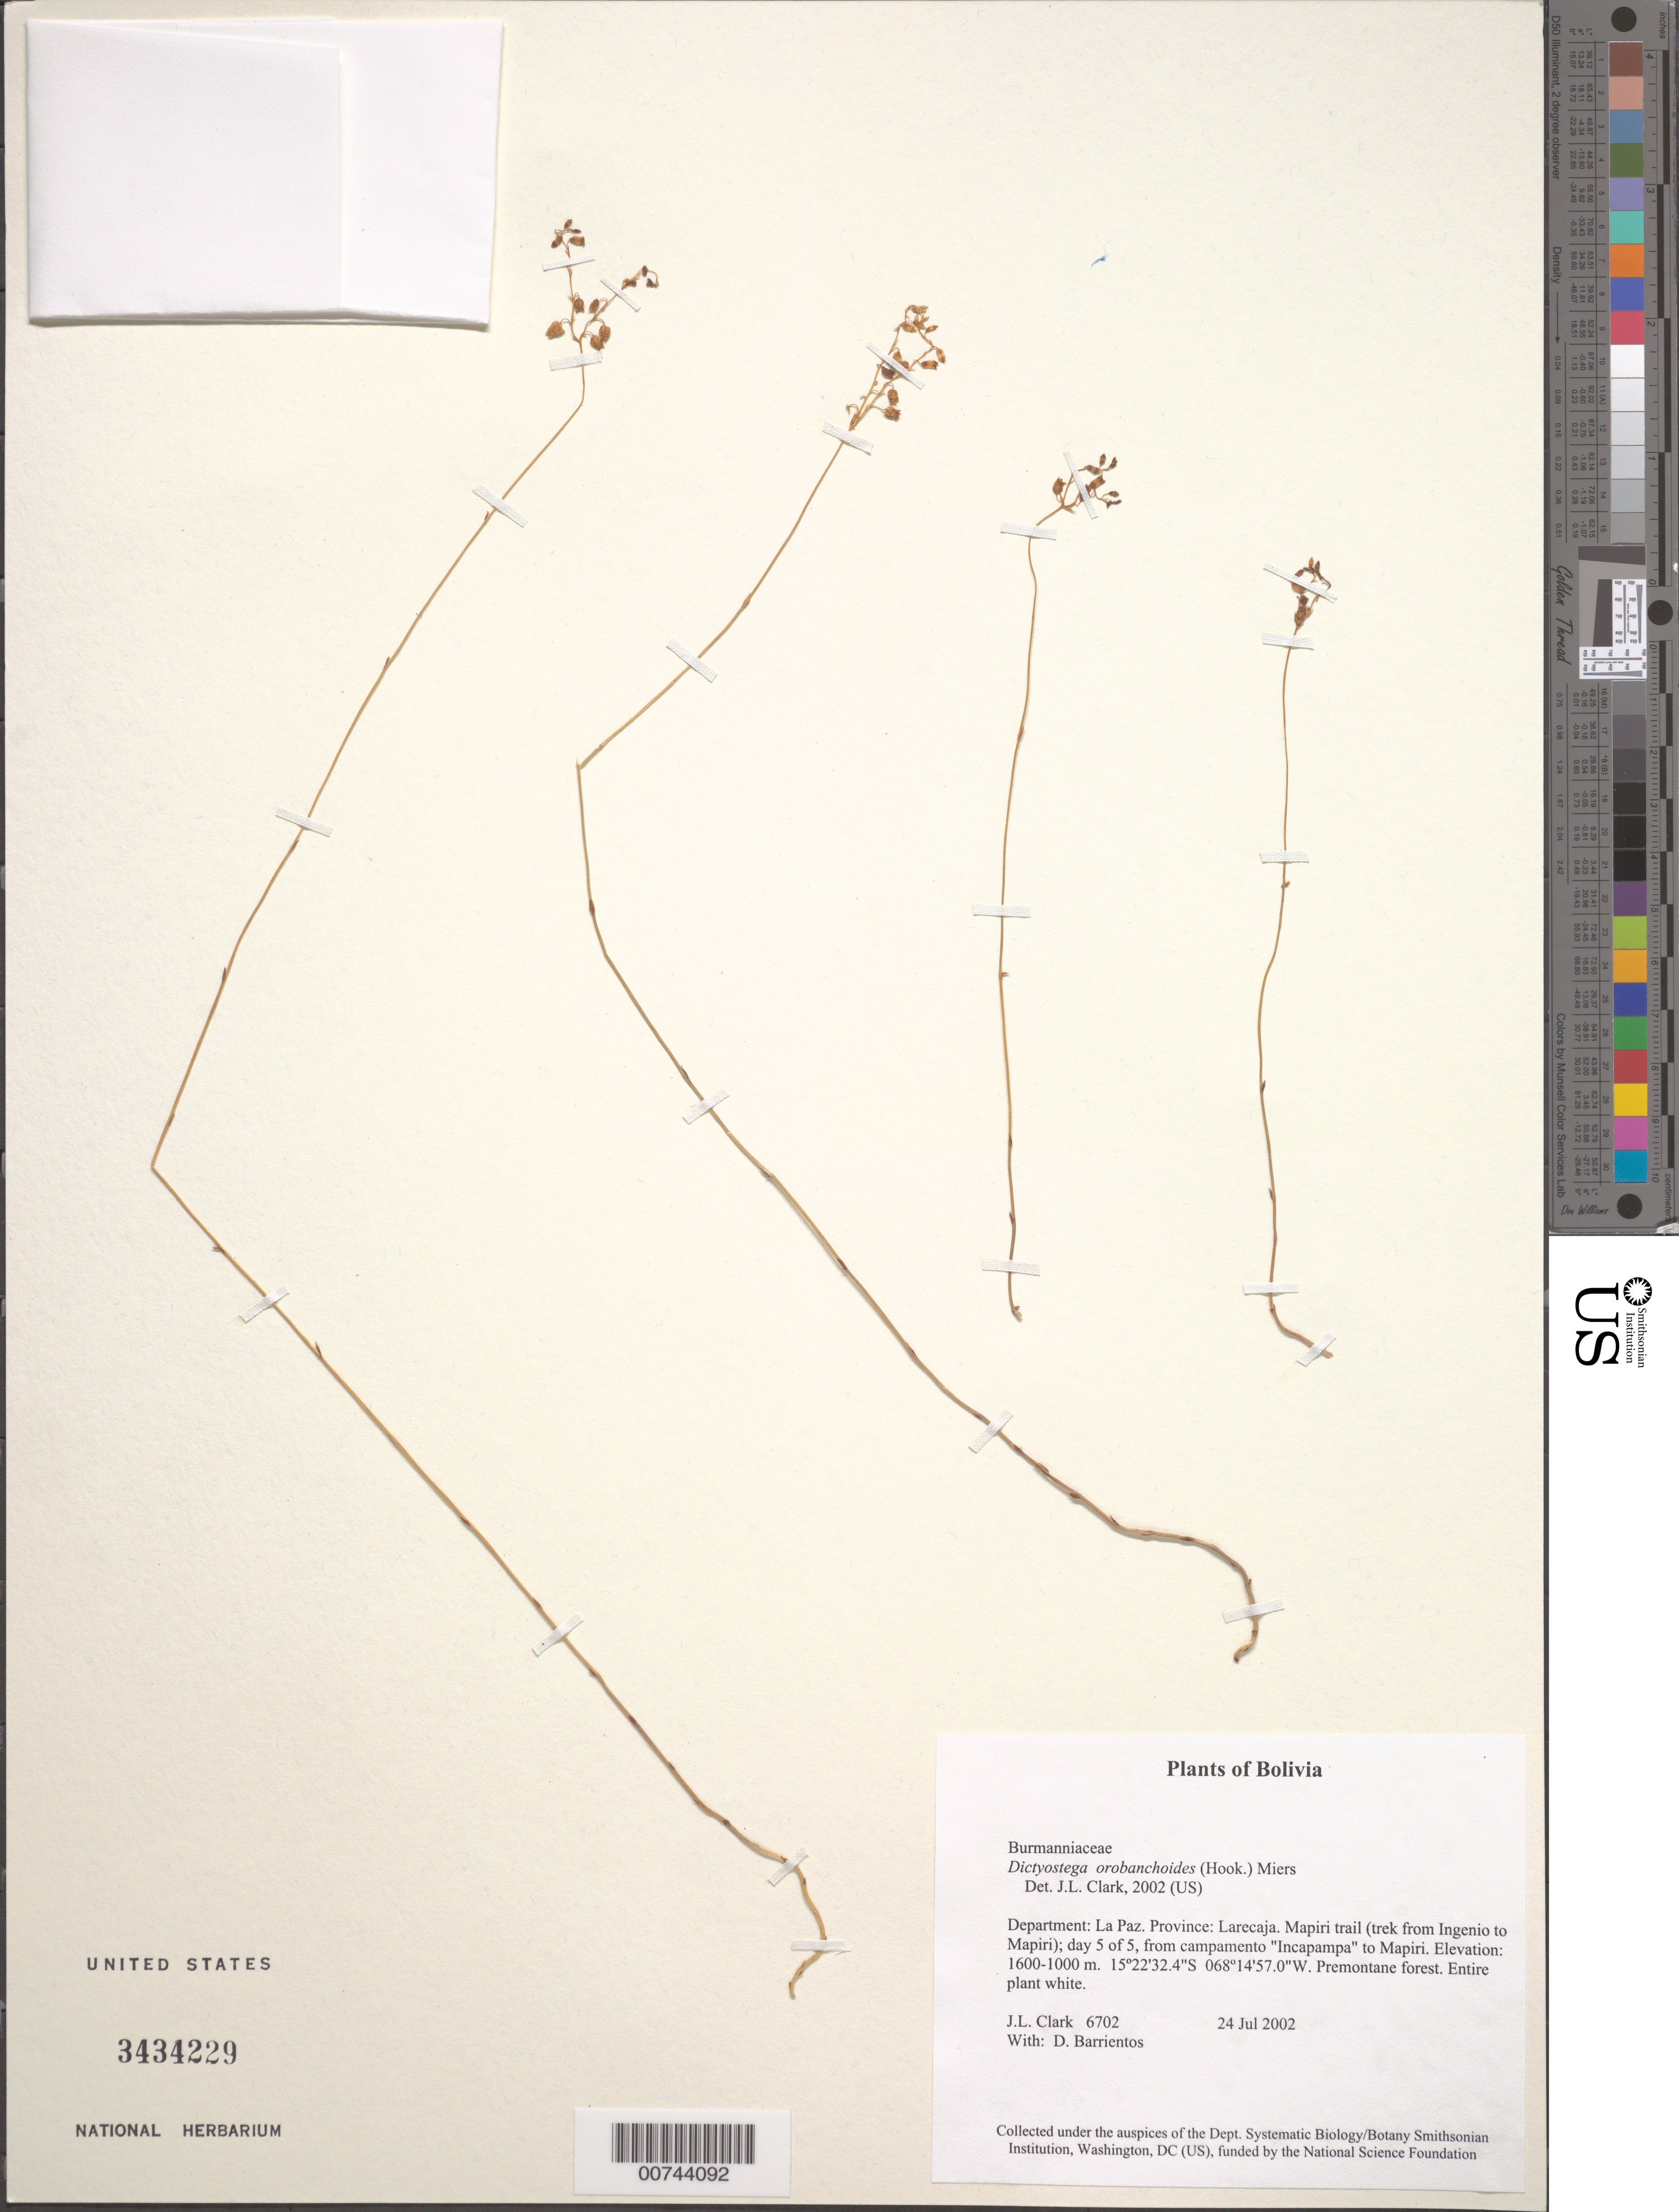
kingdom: Plantae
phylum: Tracheophyta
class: Liliopsida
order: Dioscoreales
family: Burmanniaceae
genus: Dictyostega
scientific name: Dictyostega orobanchoides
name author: (Hook.) Miers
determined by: Clark, J. L., (SEL), The Marie Selby Botanical Garden (UNITED STATES)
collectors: J. L. Clark & D. Barrientos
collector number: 06702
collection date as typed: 24 Jul 2002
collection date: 2002-07-24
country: Bolivia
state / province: La Paz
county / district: Larecaja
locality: Mapiri trail (trek from Ingenio to Mapiri); day 5 of 5, from campamento "Incapampa" to Mapiri.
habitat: Premontane forest.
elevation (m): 1600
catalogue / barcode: US 3434229